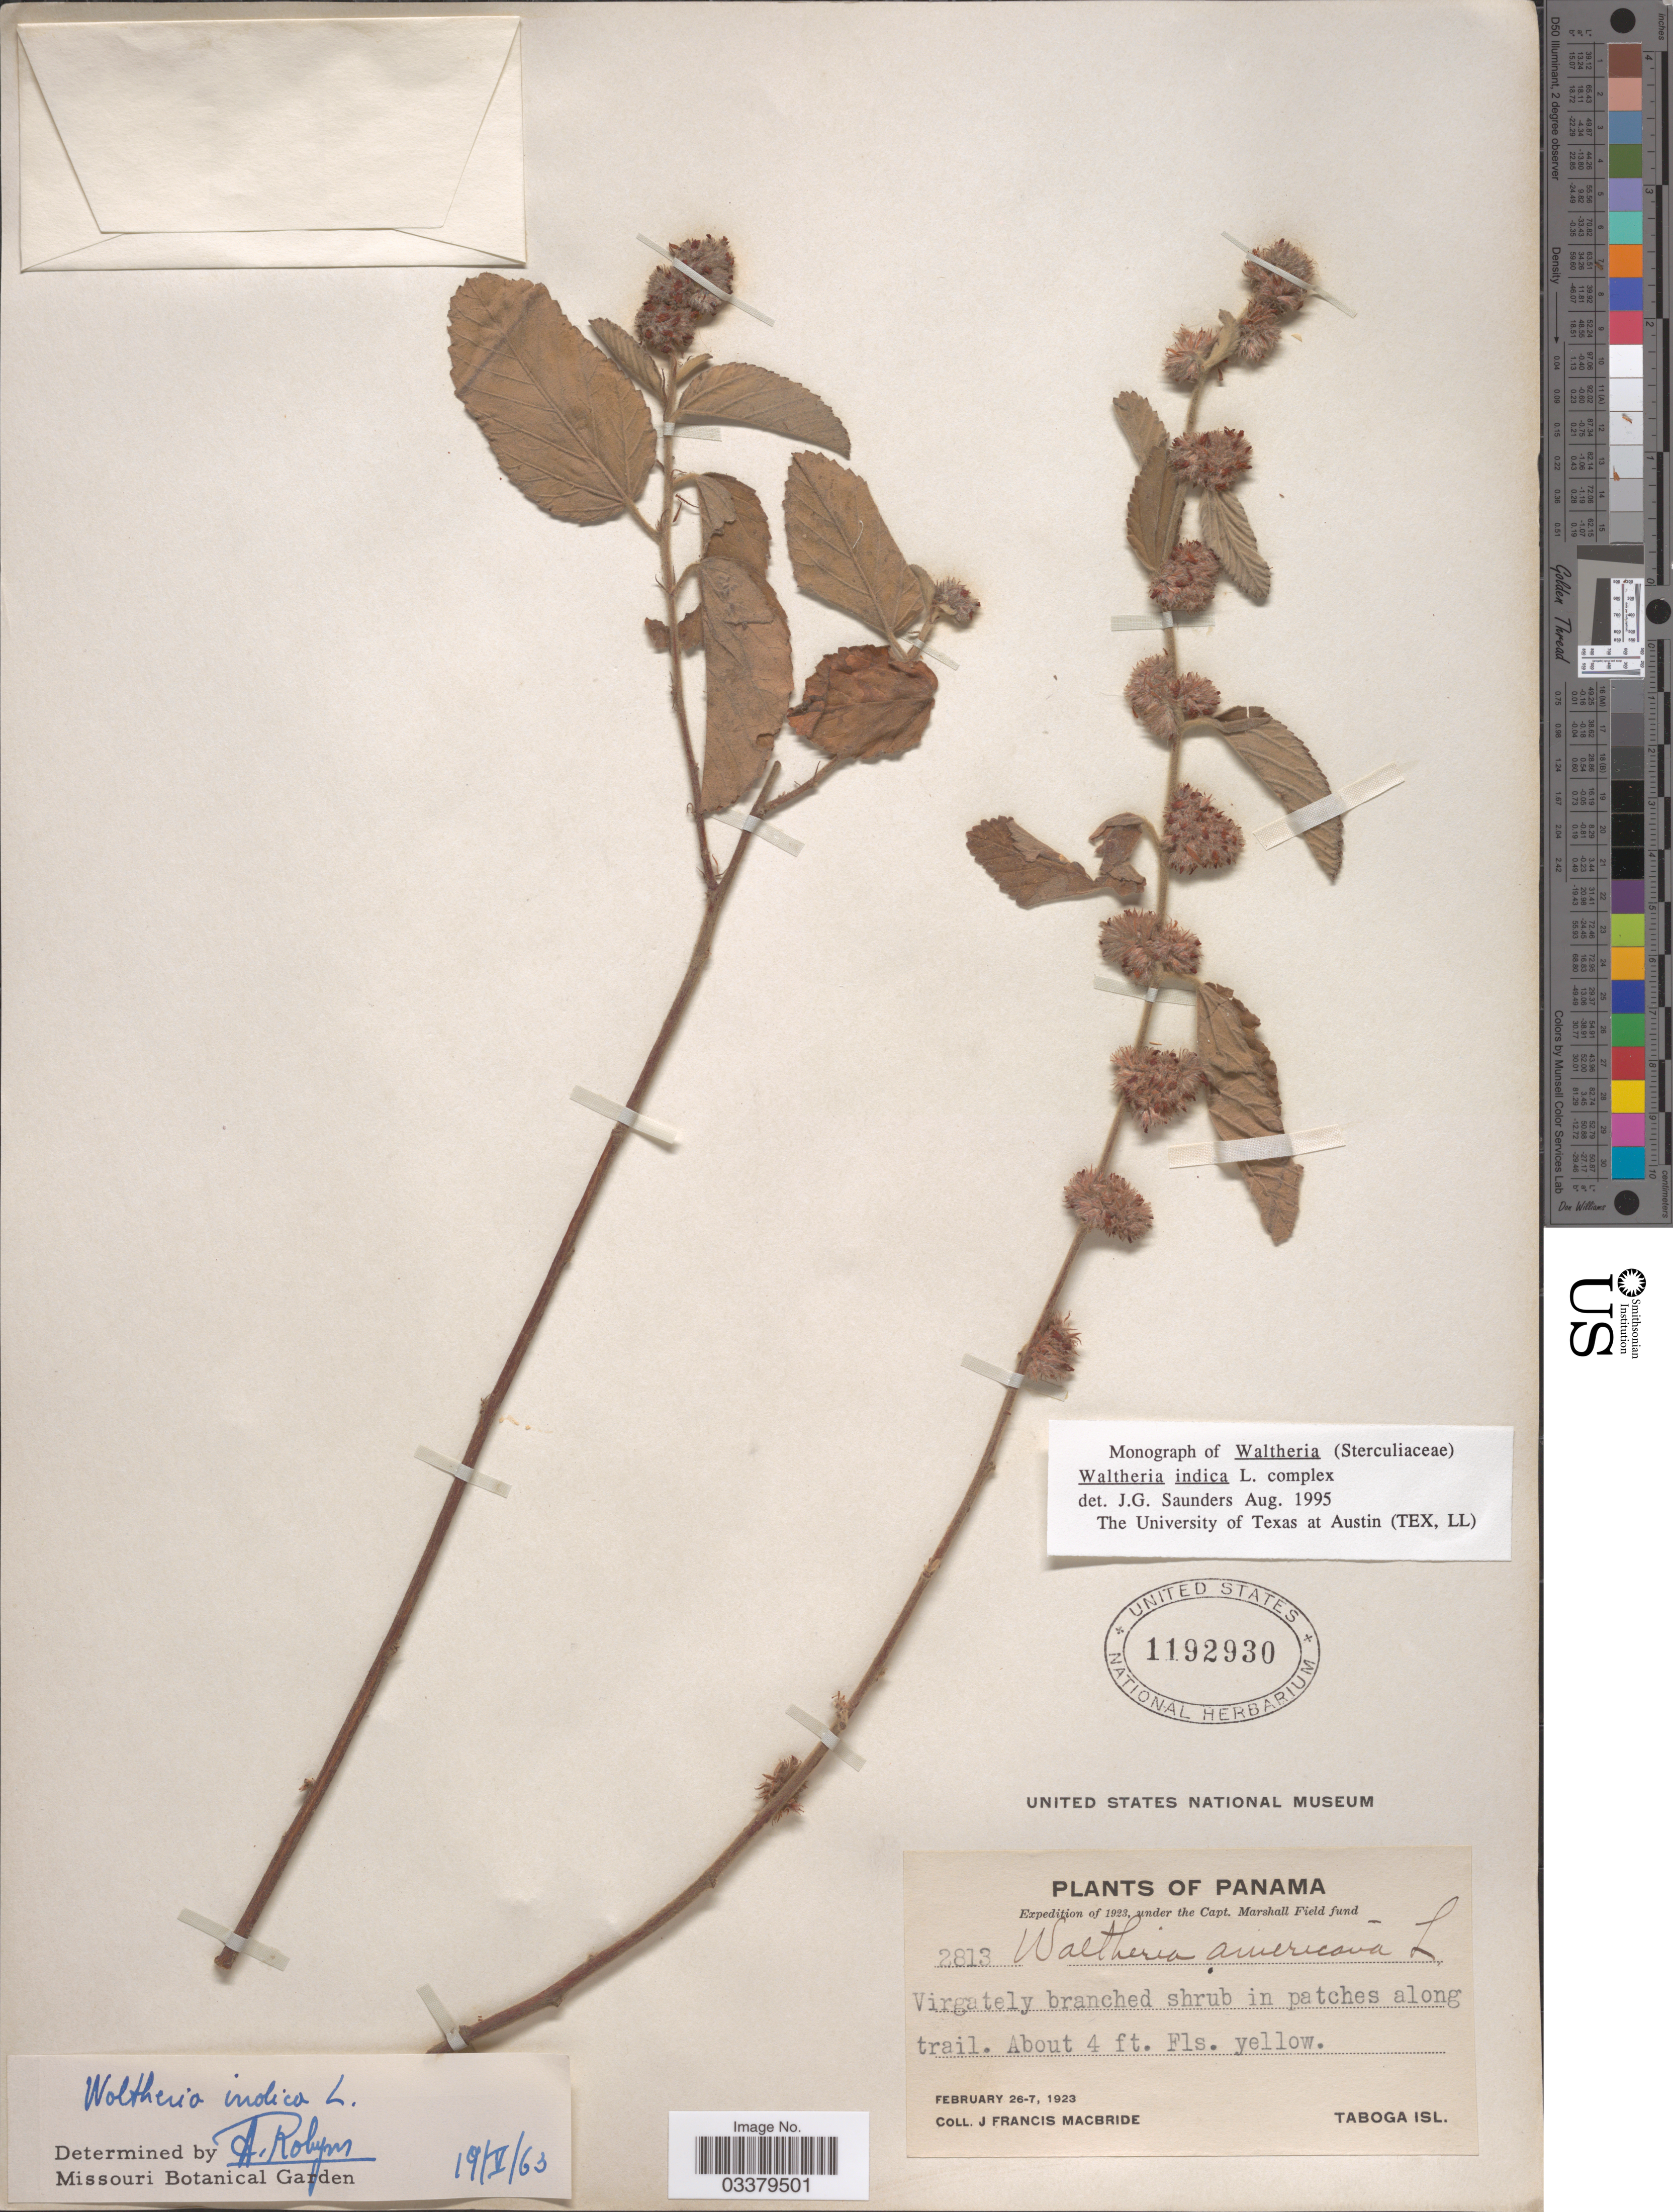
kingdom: Plantae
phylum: Tracheophyta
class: Magnoliopsida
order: Malvales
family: Malvaceae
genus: Waltheria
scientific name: Waltheria indica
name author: L.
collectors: J. F. Macbride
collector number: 2813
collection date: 1923-02-26/1923-02-27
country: Panama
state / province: Panamá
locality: Patches along trail. Taboga Isl.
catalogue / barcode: US 1192930